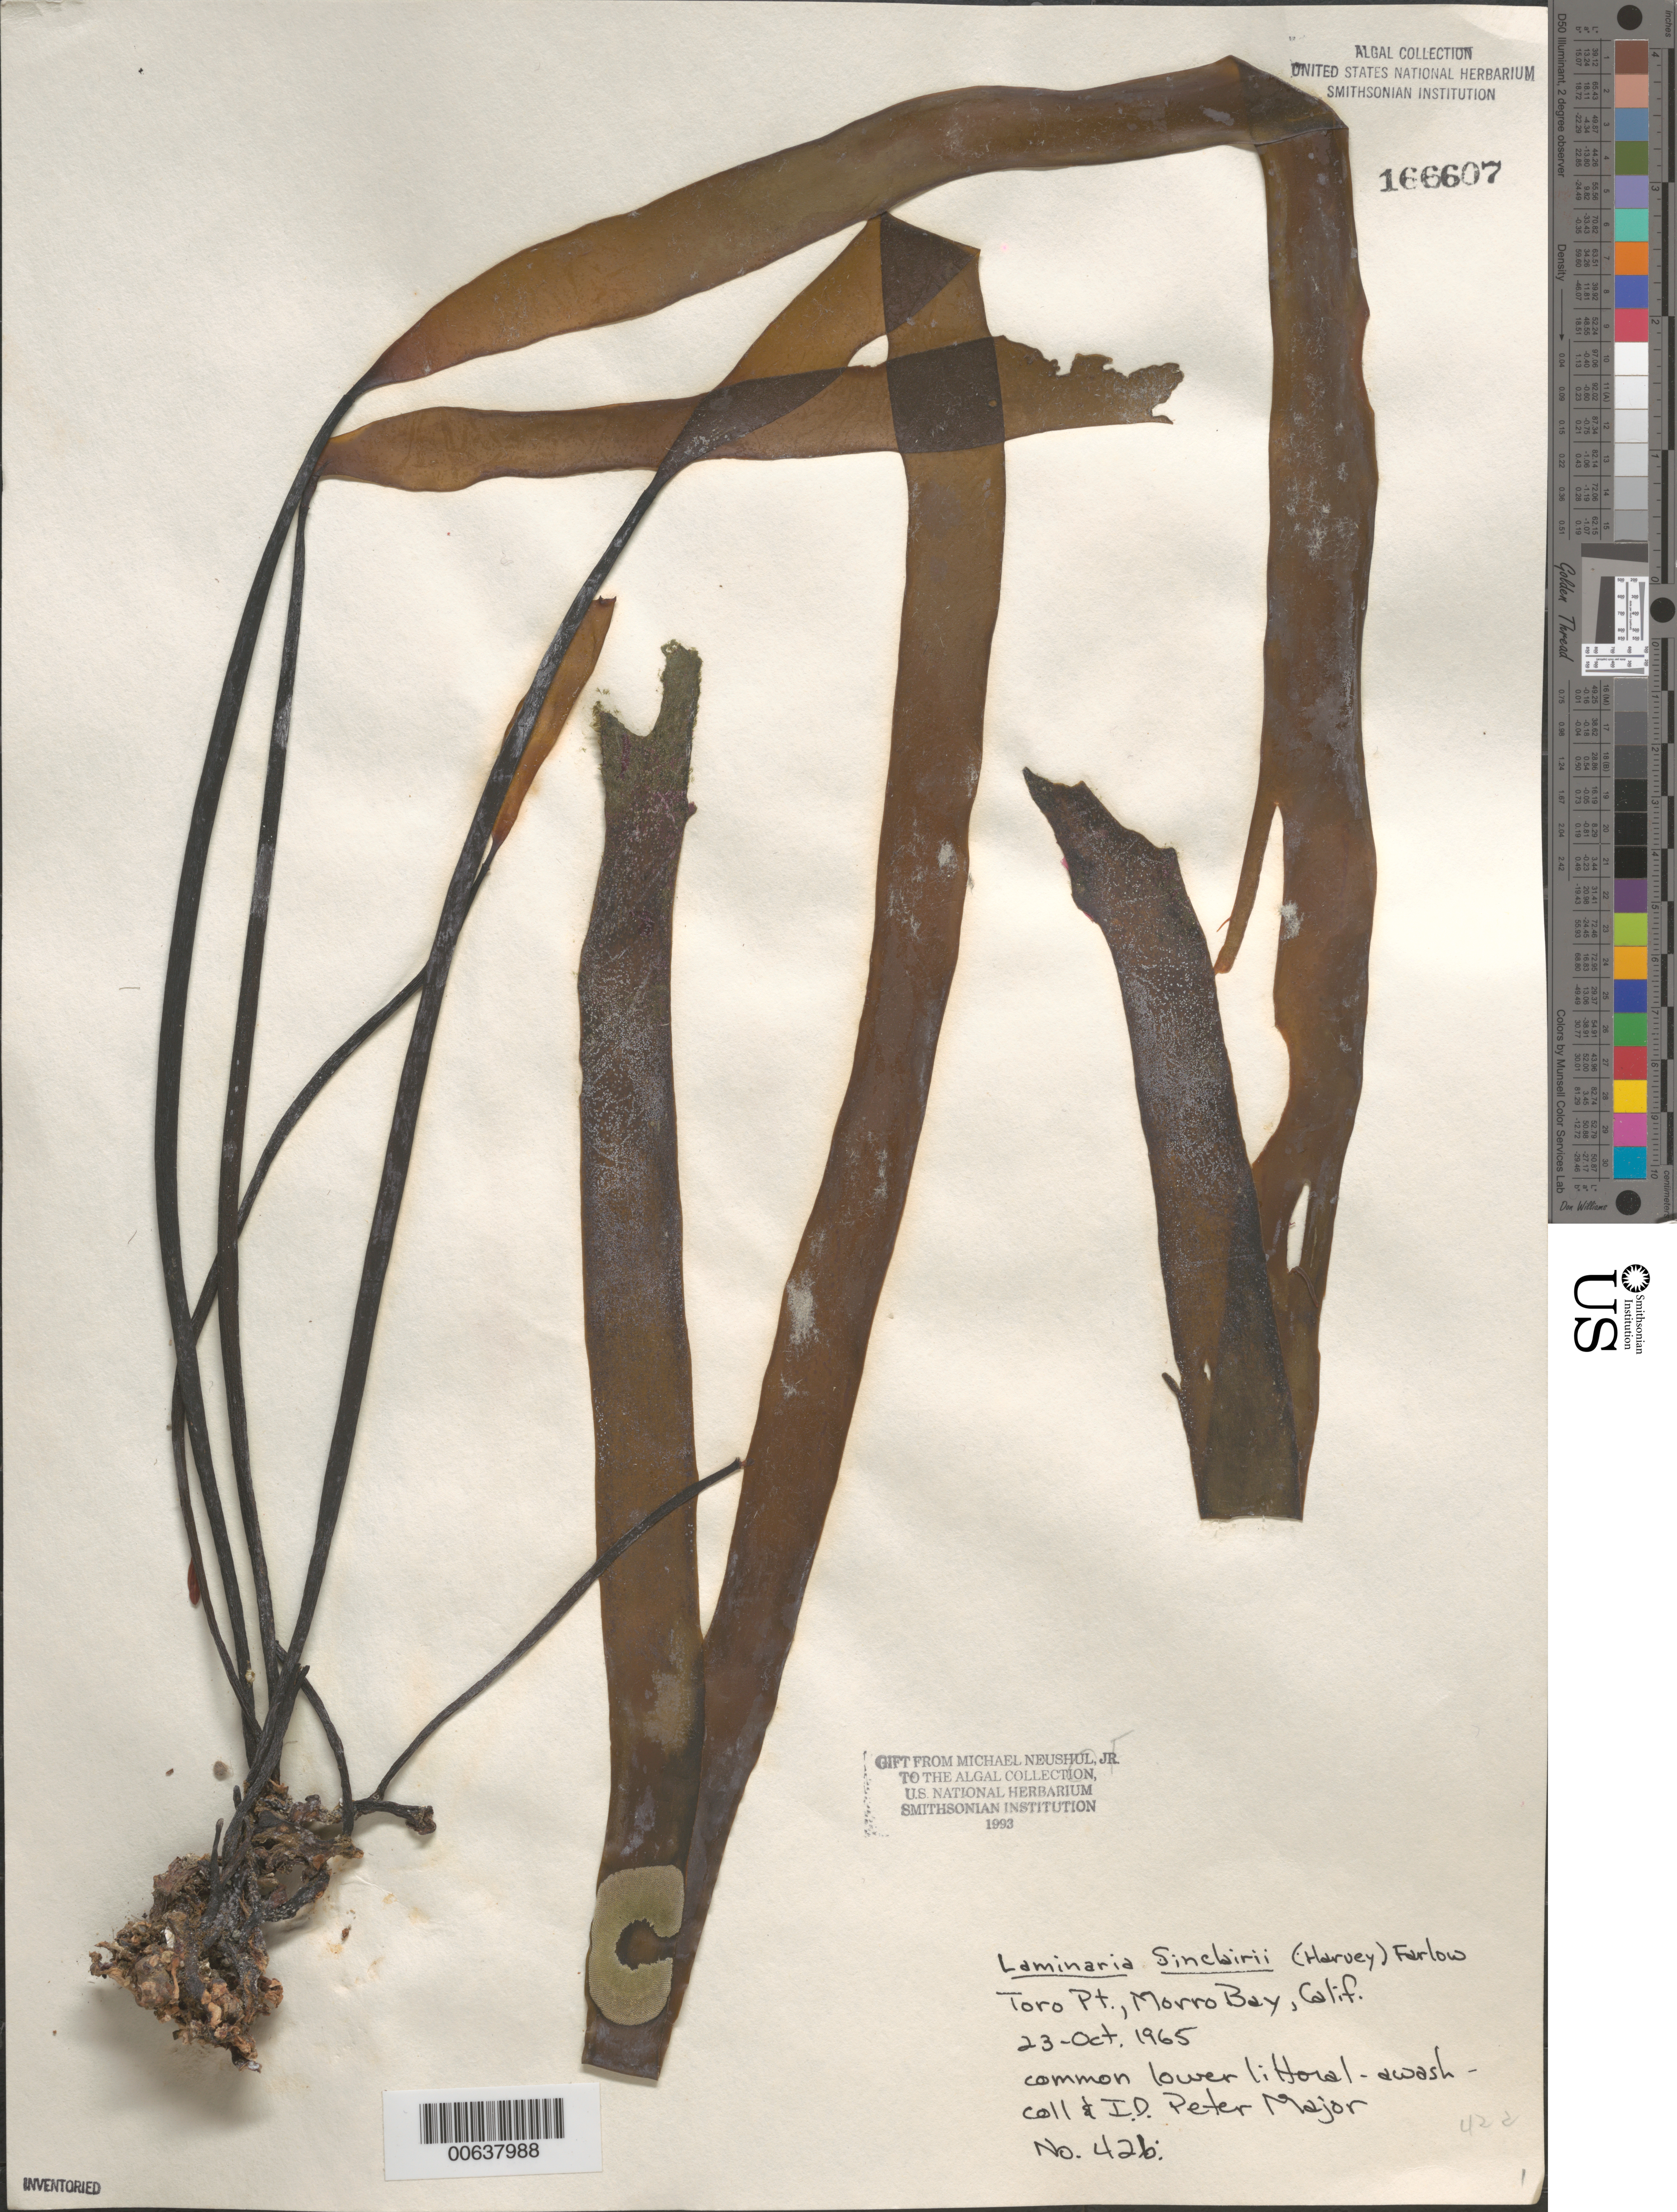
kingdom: Chromista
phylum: Ochrophyta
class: Phaeophyceae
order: Laminariales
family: Laminariaceae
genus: Laminaria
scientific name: Laminaria sinclairii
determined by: Major, P. F.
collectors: P. Major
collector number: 42b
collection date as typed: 23 Oct 1965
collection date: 1965-10-23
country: United States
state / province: California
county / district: San Luis Obispo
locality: Toro Point, Morro Bay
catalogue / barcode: US 166607